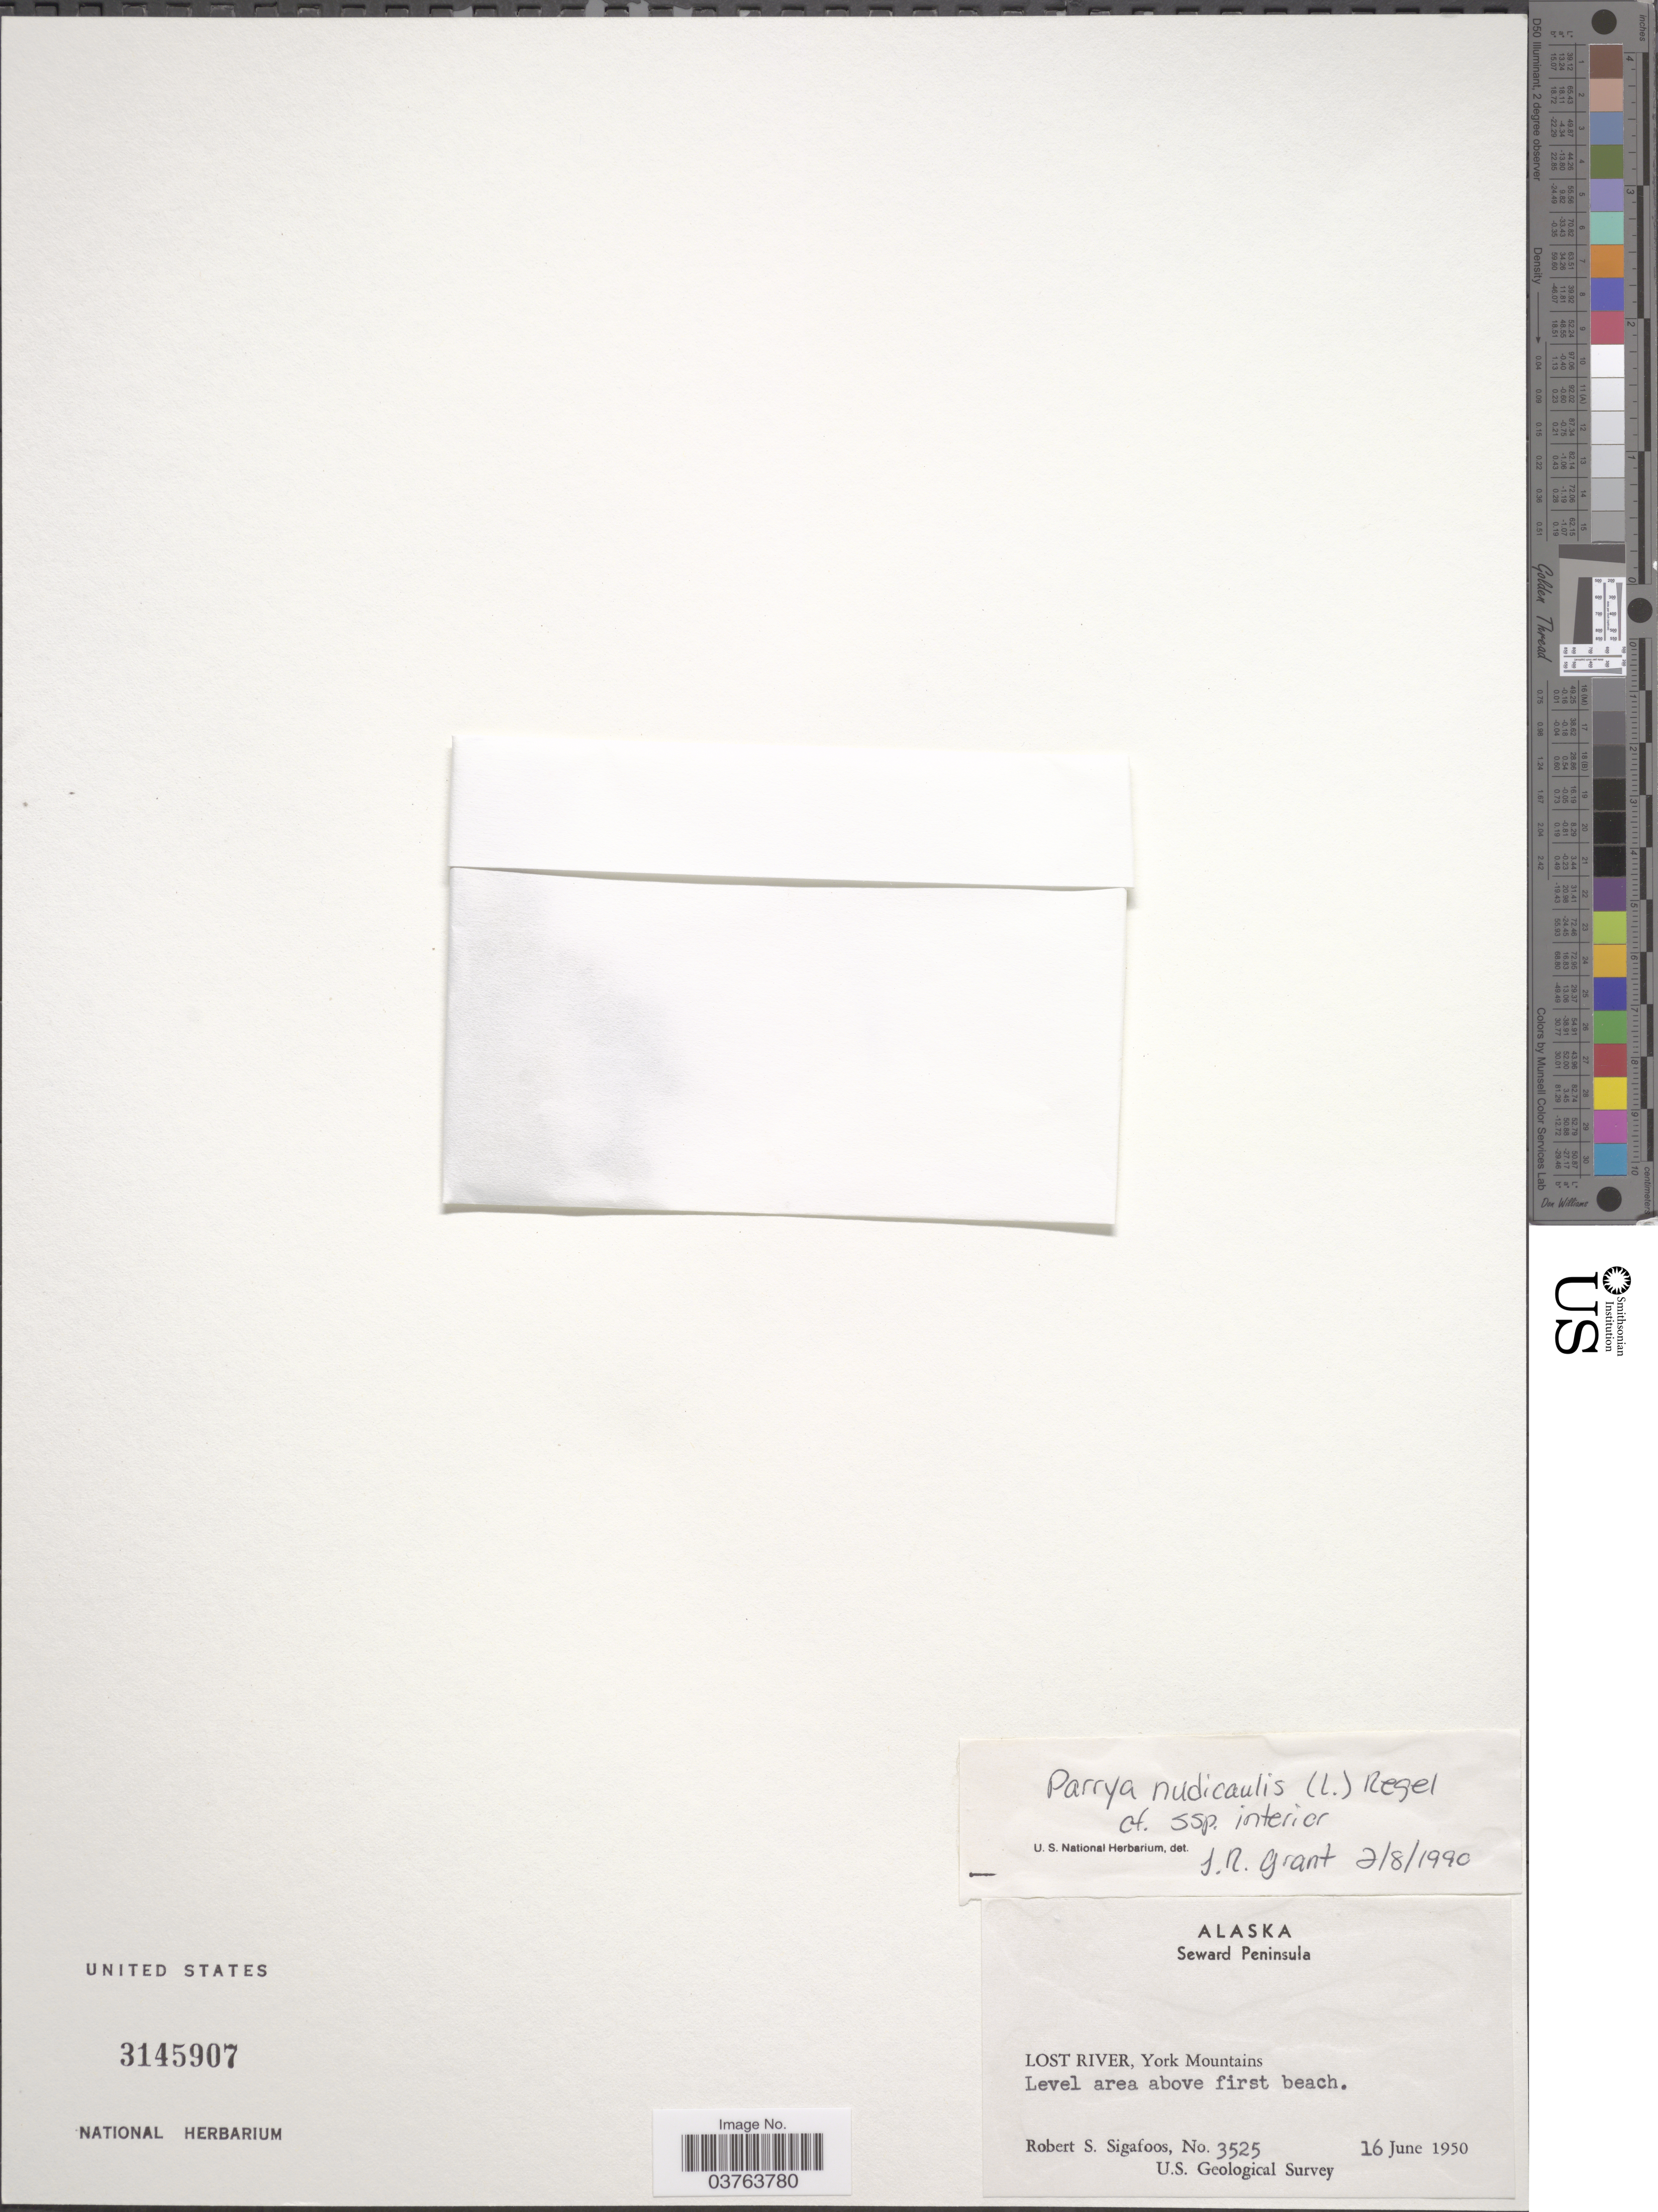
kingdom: Plantae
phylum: Tracheophyta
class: Magnoliopsida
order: Brassicales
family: Brassicaceae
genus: Parrya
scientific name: Parrya nudicaulis subsp. interior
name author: Hultén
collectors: R. Sigafoos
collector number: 3525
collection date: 1950-06-16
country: United States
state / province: Alaska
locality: Seward Peninsula. Lost River, York Mountains. Level area above first beach.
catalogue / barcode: US 3145907